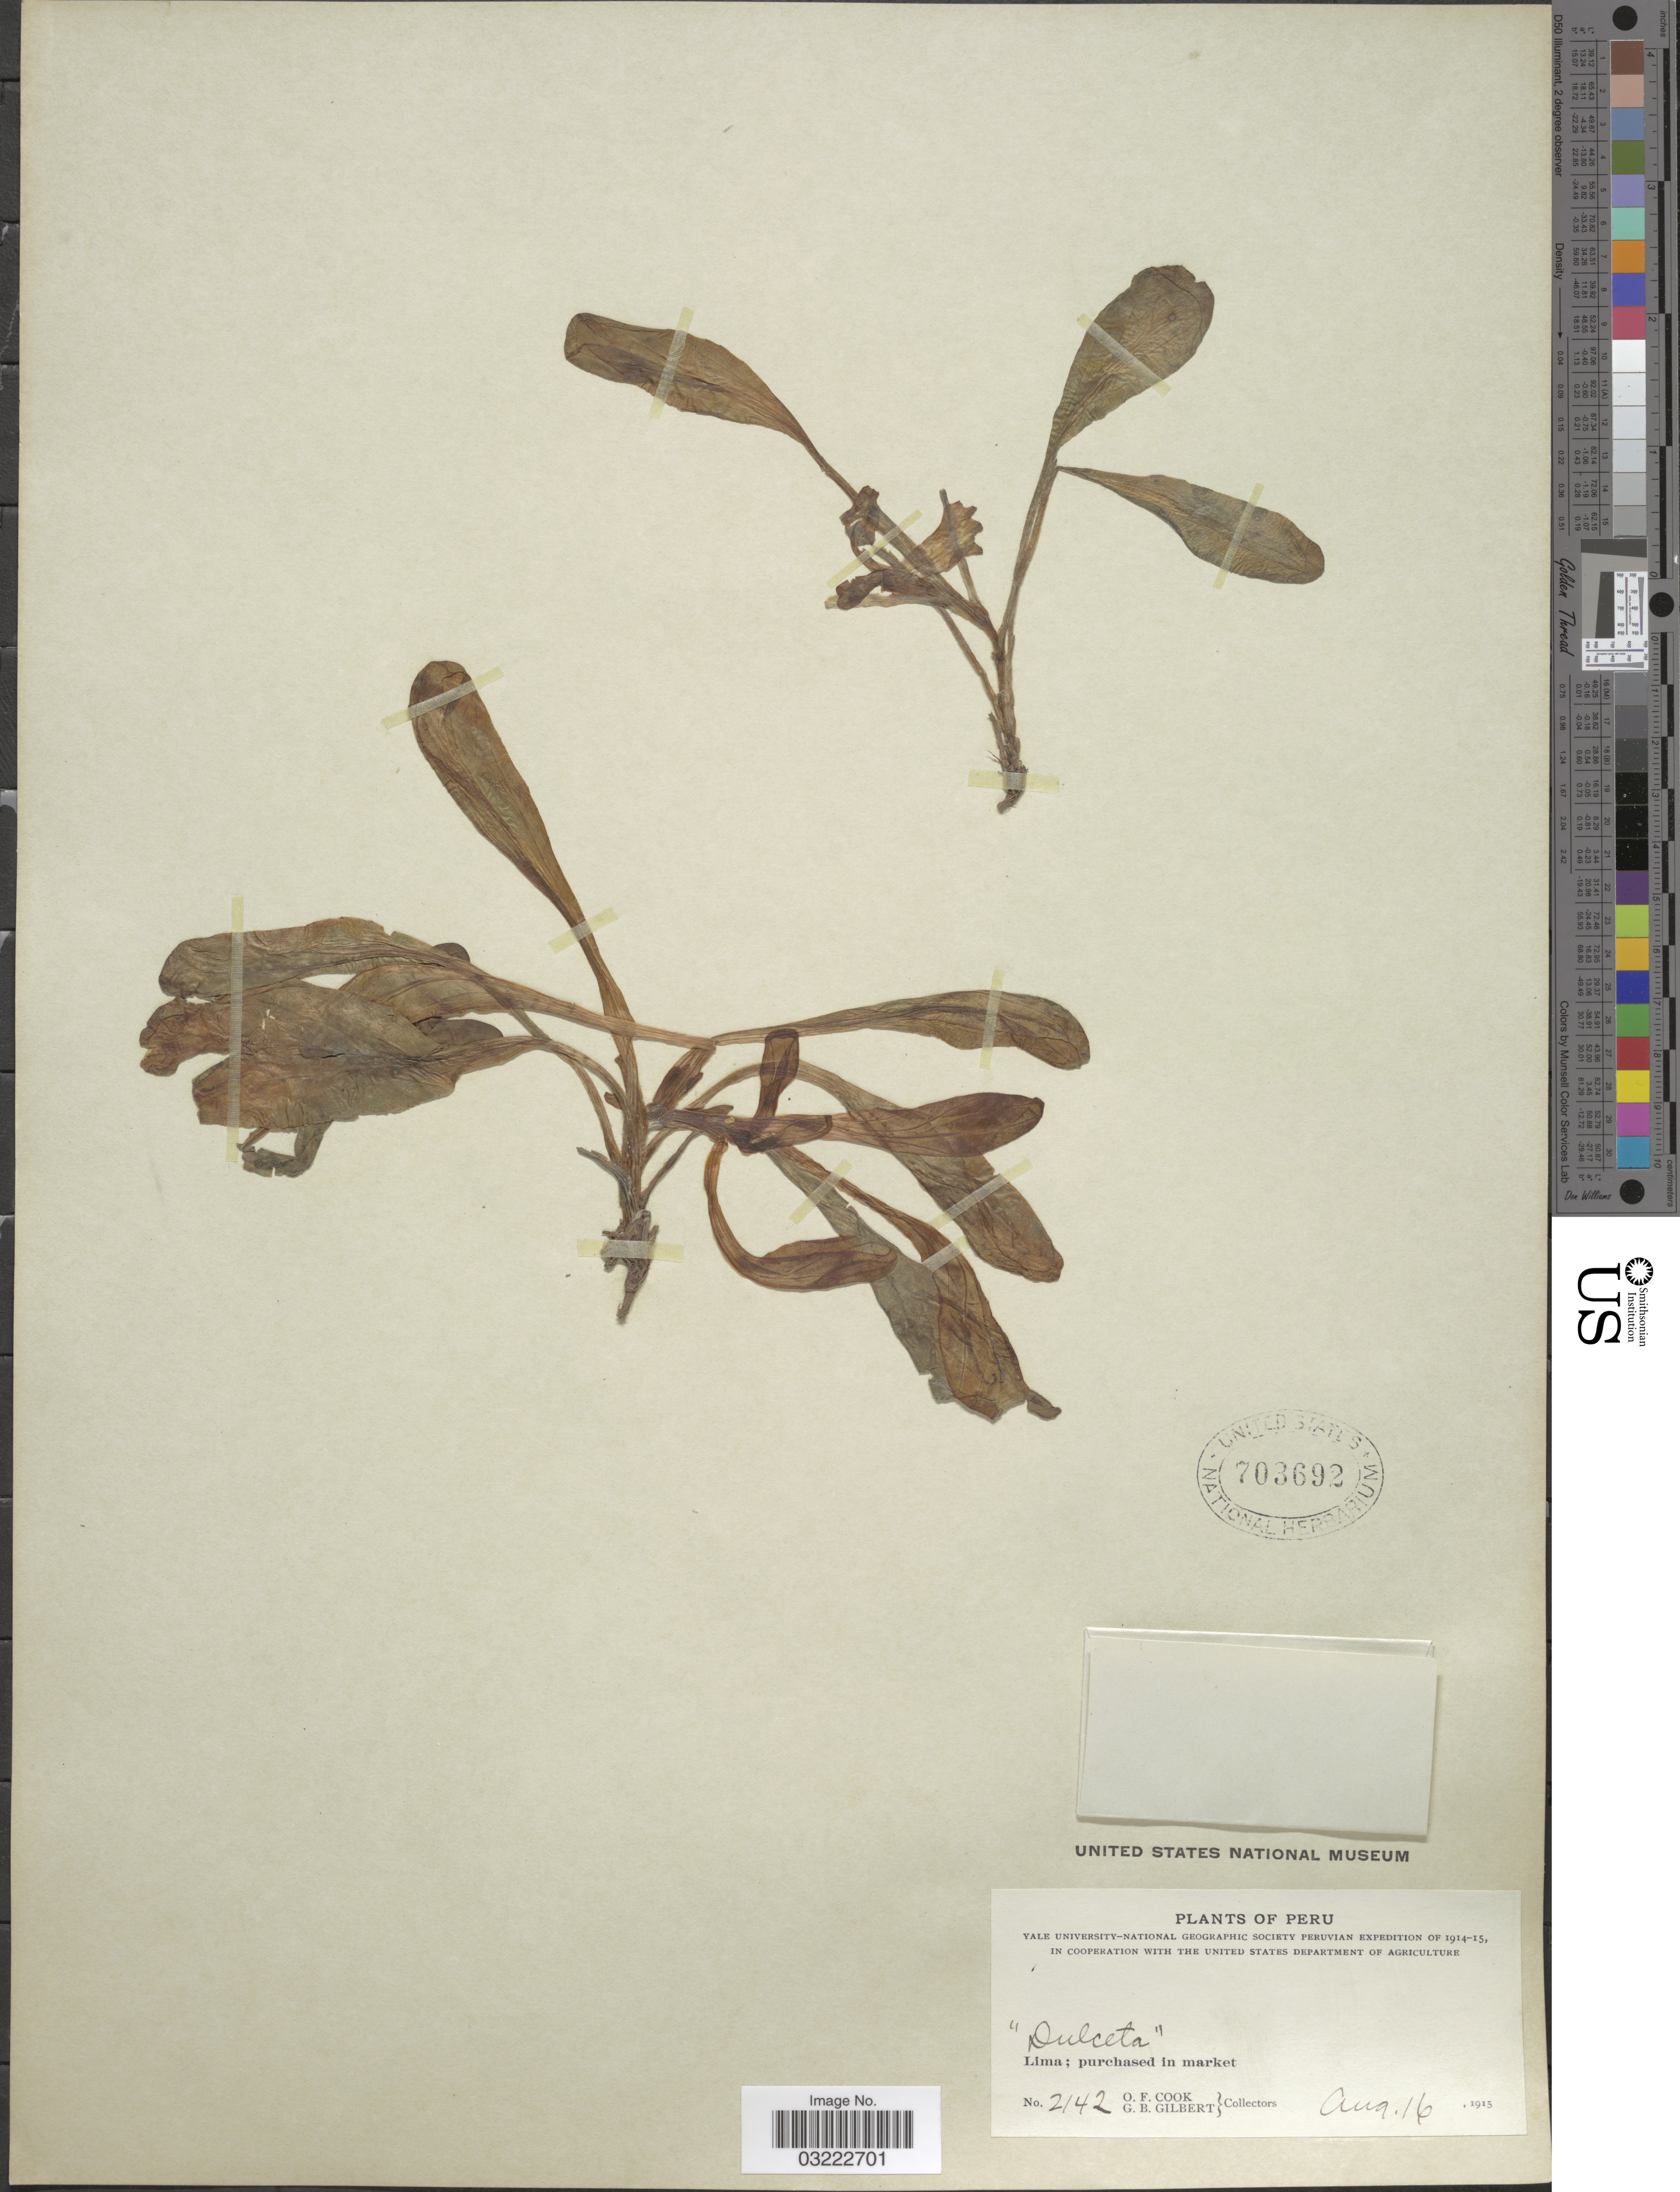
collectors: O. F. Cook & G. B. Gilbert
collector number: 2142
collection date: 1915-08-16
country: Peru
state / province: Lima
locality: Lima; purchased in market.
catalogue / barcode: US 703692